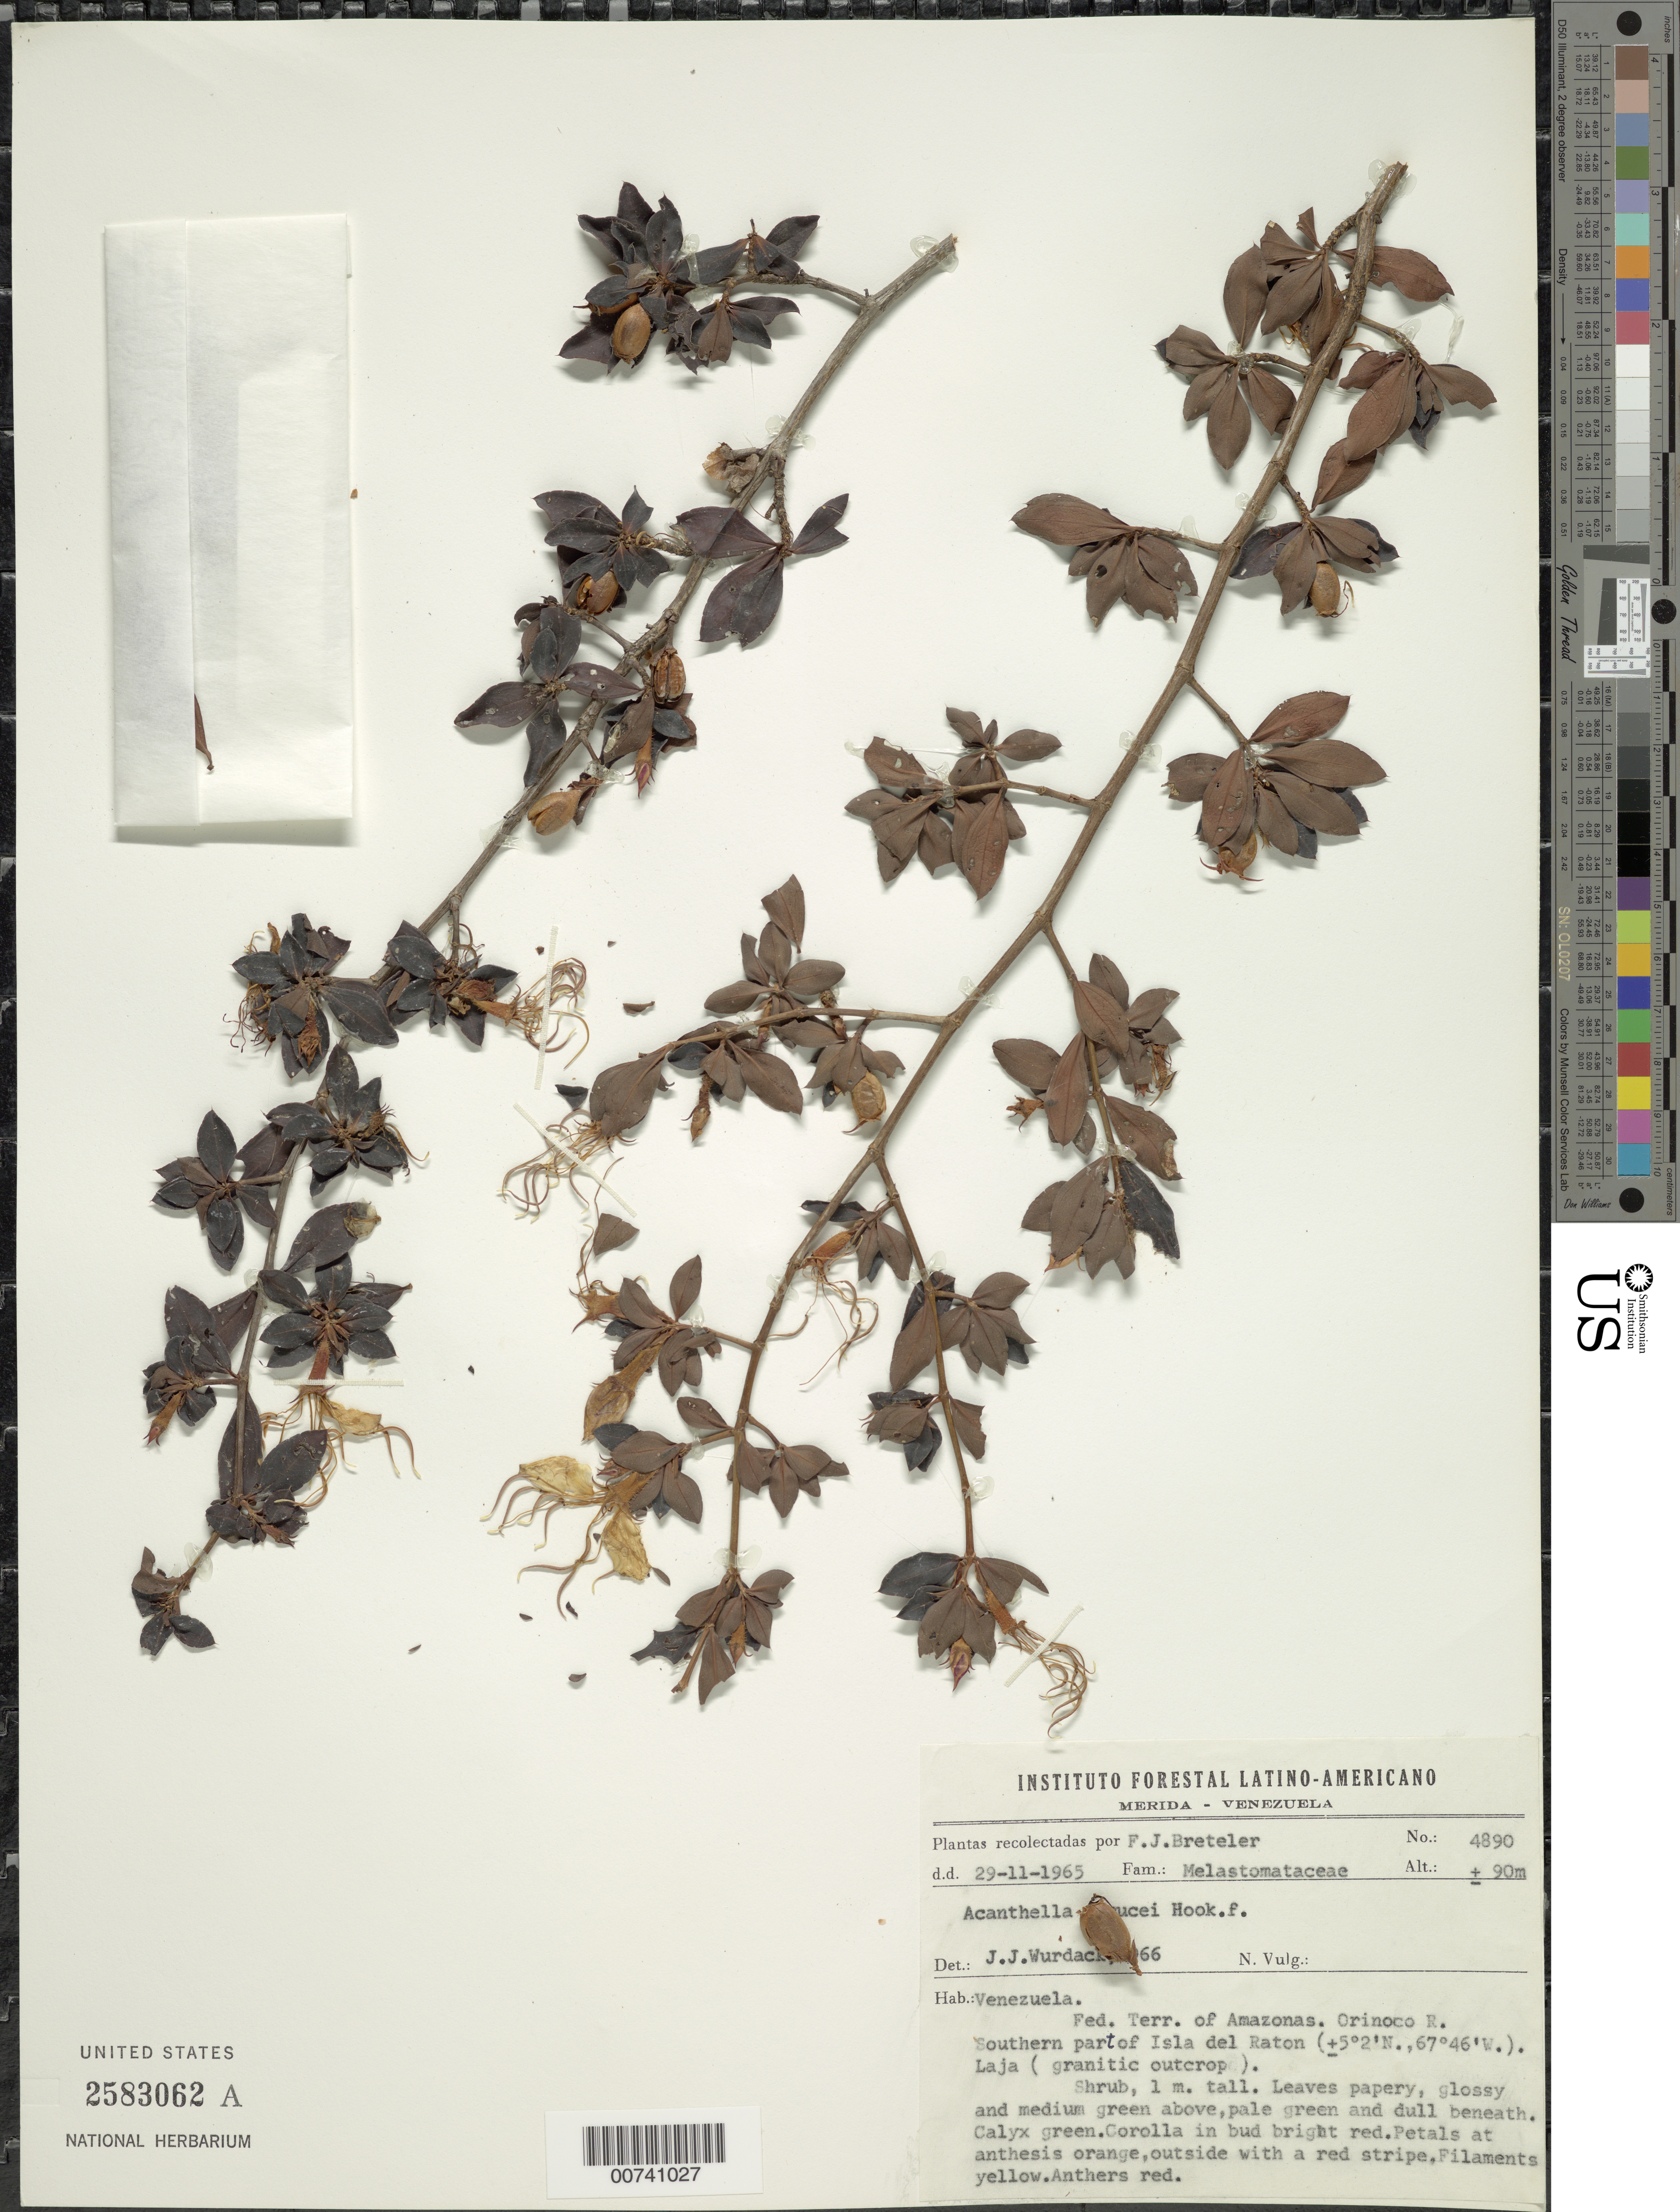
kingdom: Plantae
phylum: Tracheophyta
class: Magnoliopsida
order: Myrtales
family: Melastomataceae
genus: Acanthella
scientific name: Acanthella sprucei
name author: Benth. & Hook. f.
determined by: Wurdack, John J., (US), US (UNITED STATES)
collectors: F. J. Breteler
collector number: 4890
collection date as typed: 29-Nov-65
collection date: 1965-11-29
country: Venezuela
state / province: Amazonas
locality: Orinoco R., southern part of Isla del Raton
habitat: Laja (granitic outcrop)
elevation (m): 90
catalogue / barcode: US 2583062A